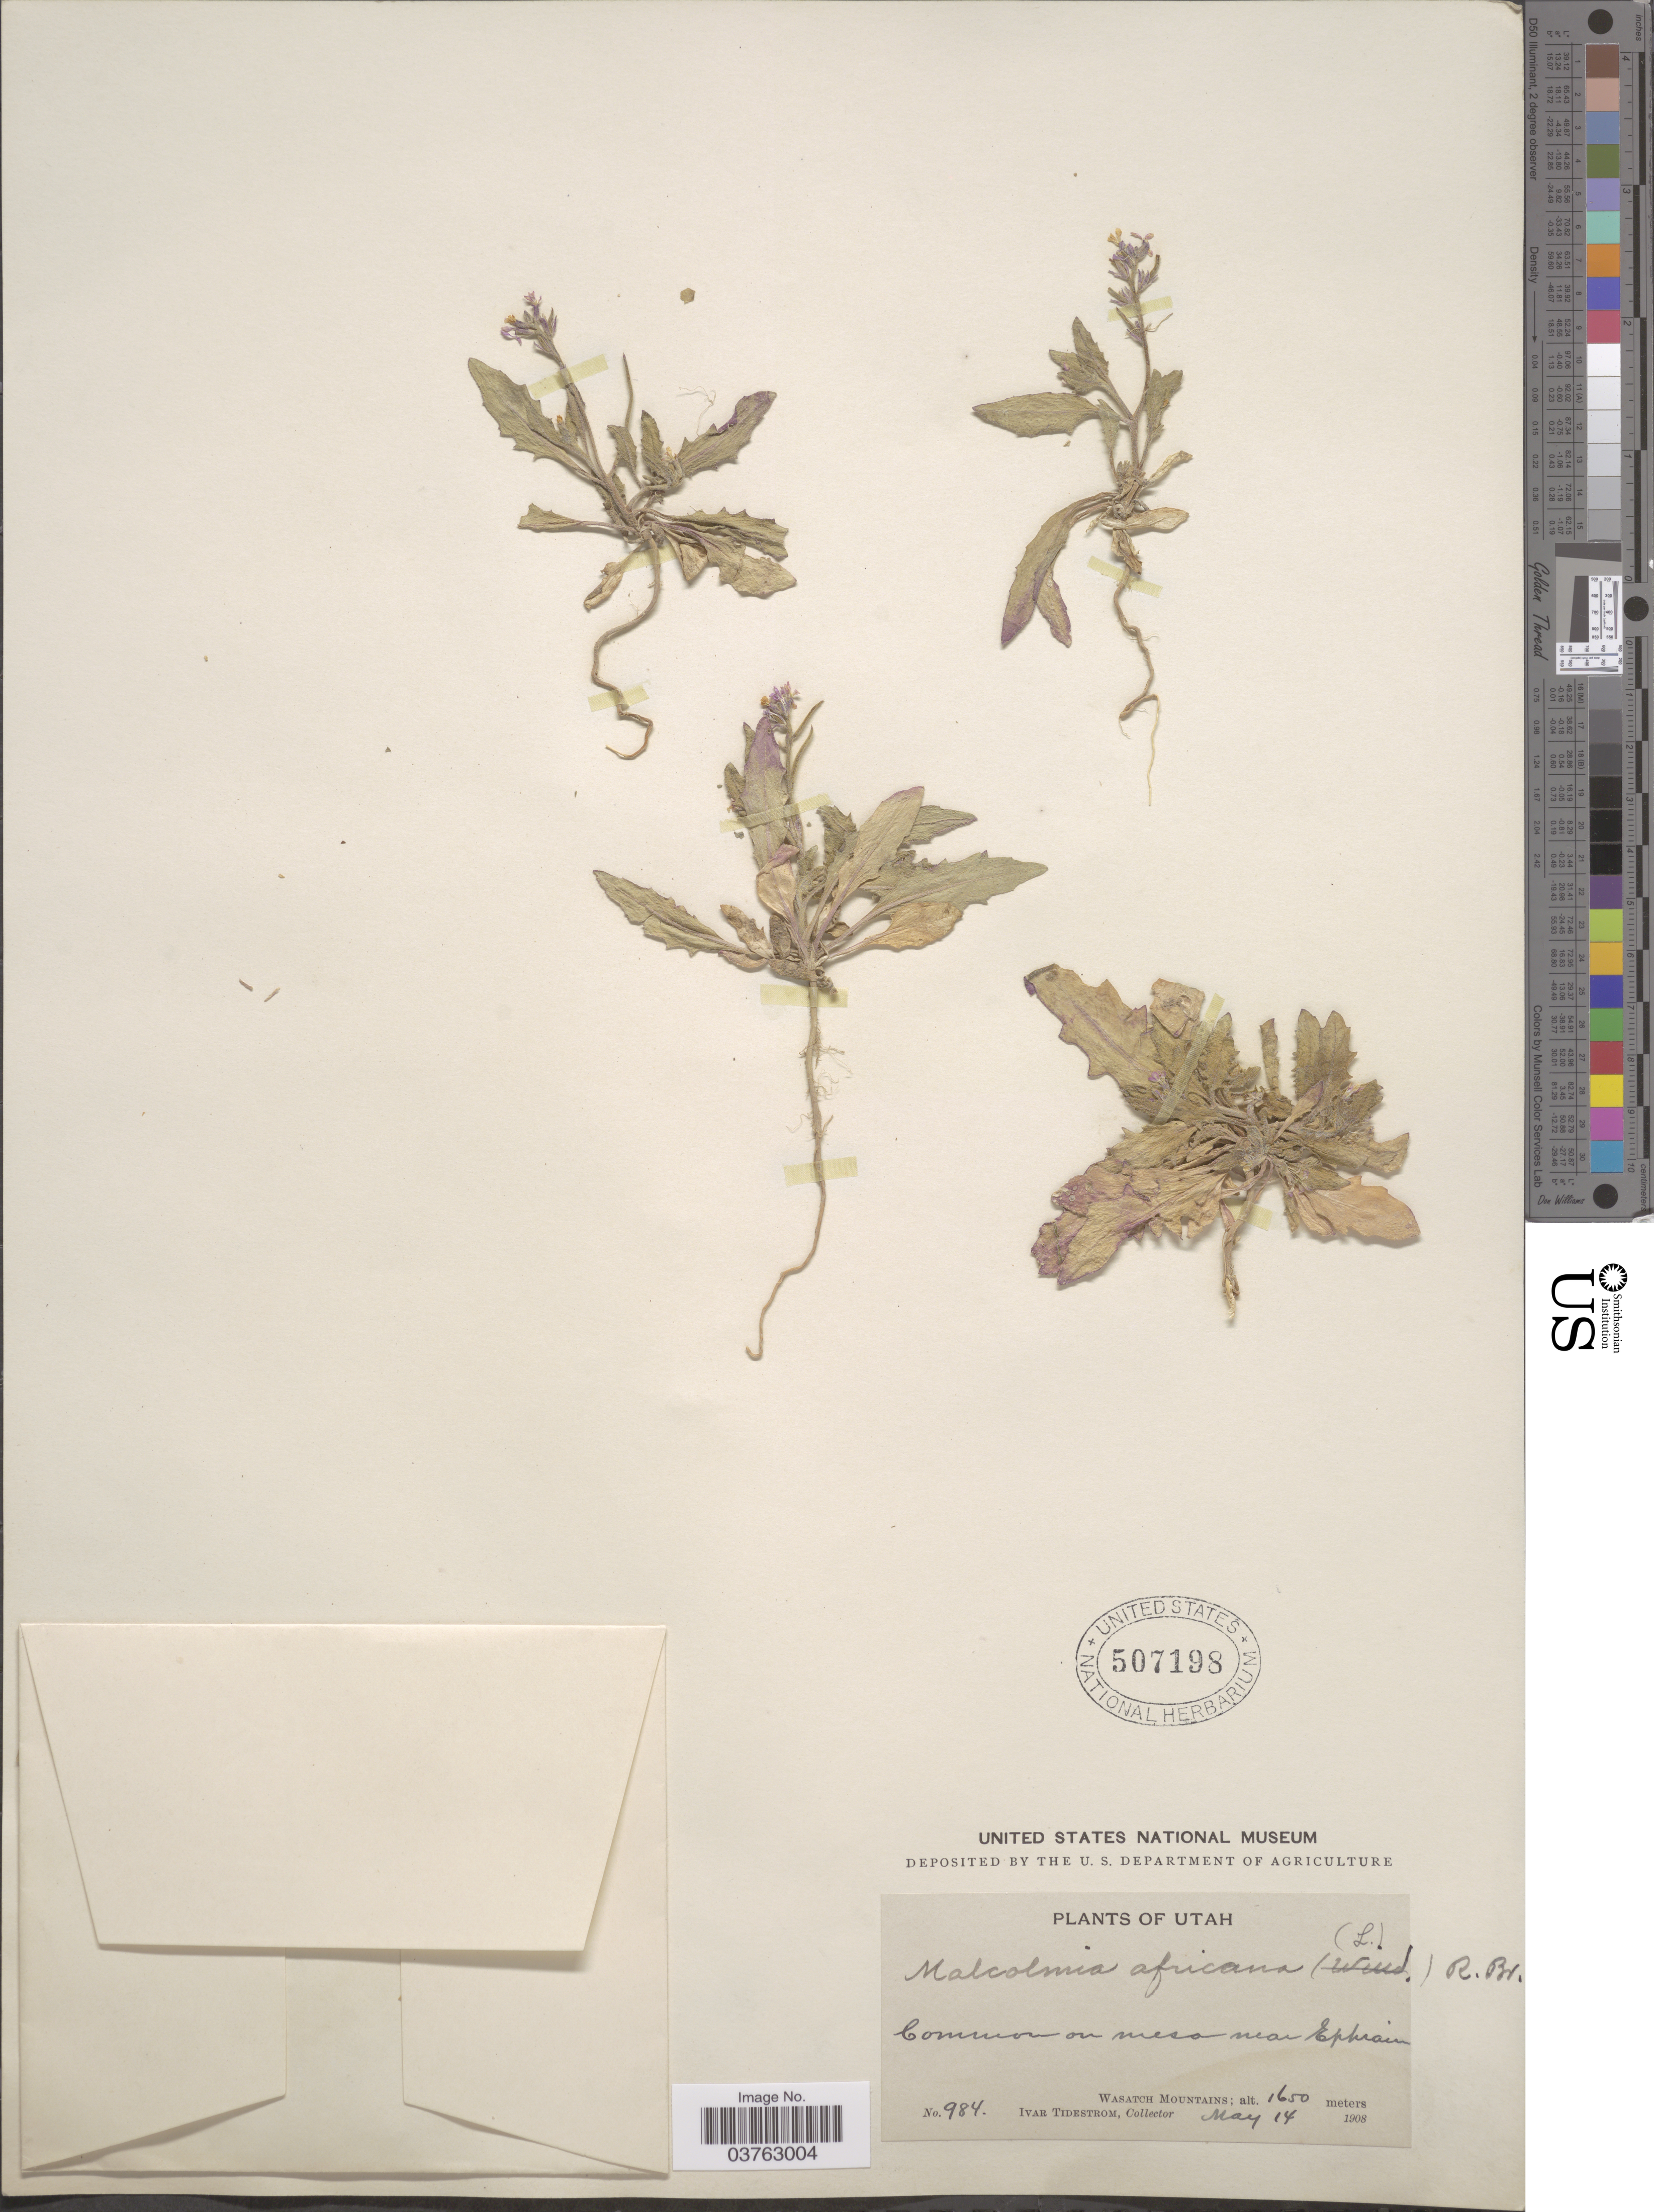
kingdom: Plantae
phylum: Tracheophyta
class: Magnoliopsida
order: Brassicales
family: Brassicaceae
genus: Malcolmia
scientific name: Malcolmia africana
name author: (L.) W.T. Aiton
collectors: I. F. Tidestrom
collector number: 984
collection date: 1908-05-14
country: United States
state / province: Utah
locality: Common on mesa near Ephraim. Wasatch Mountains.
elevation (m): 1650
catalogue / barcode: US 507198